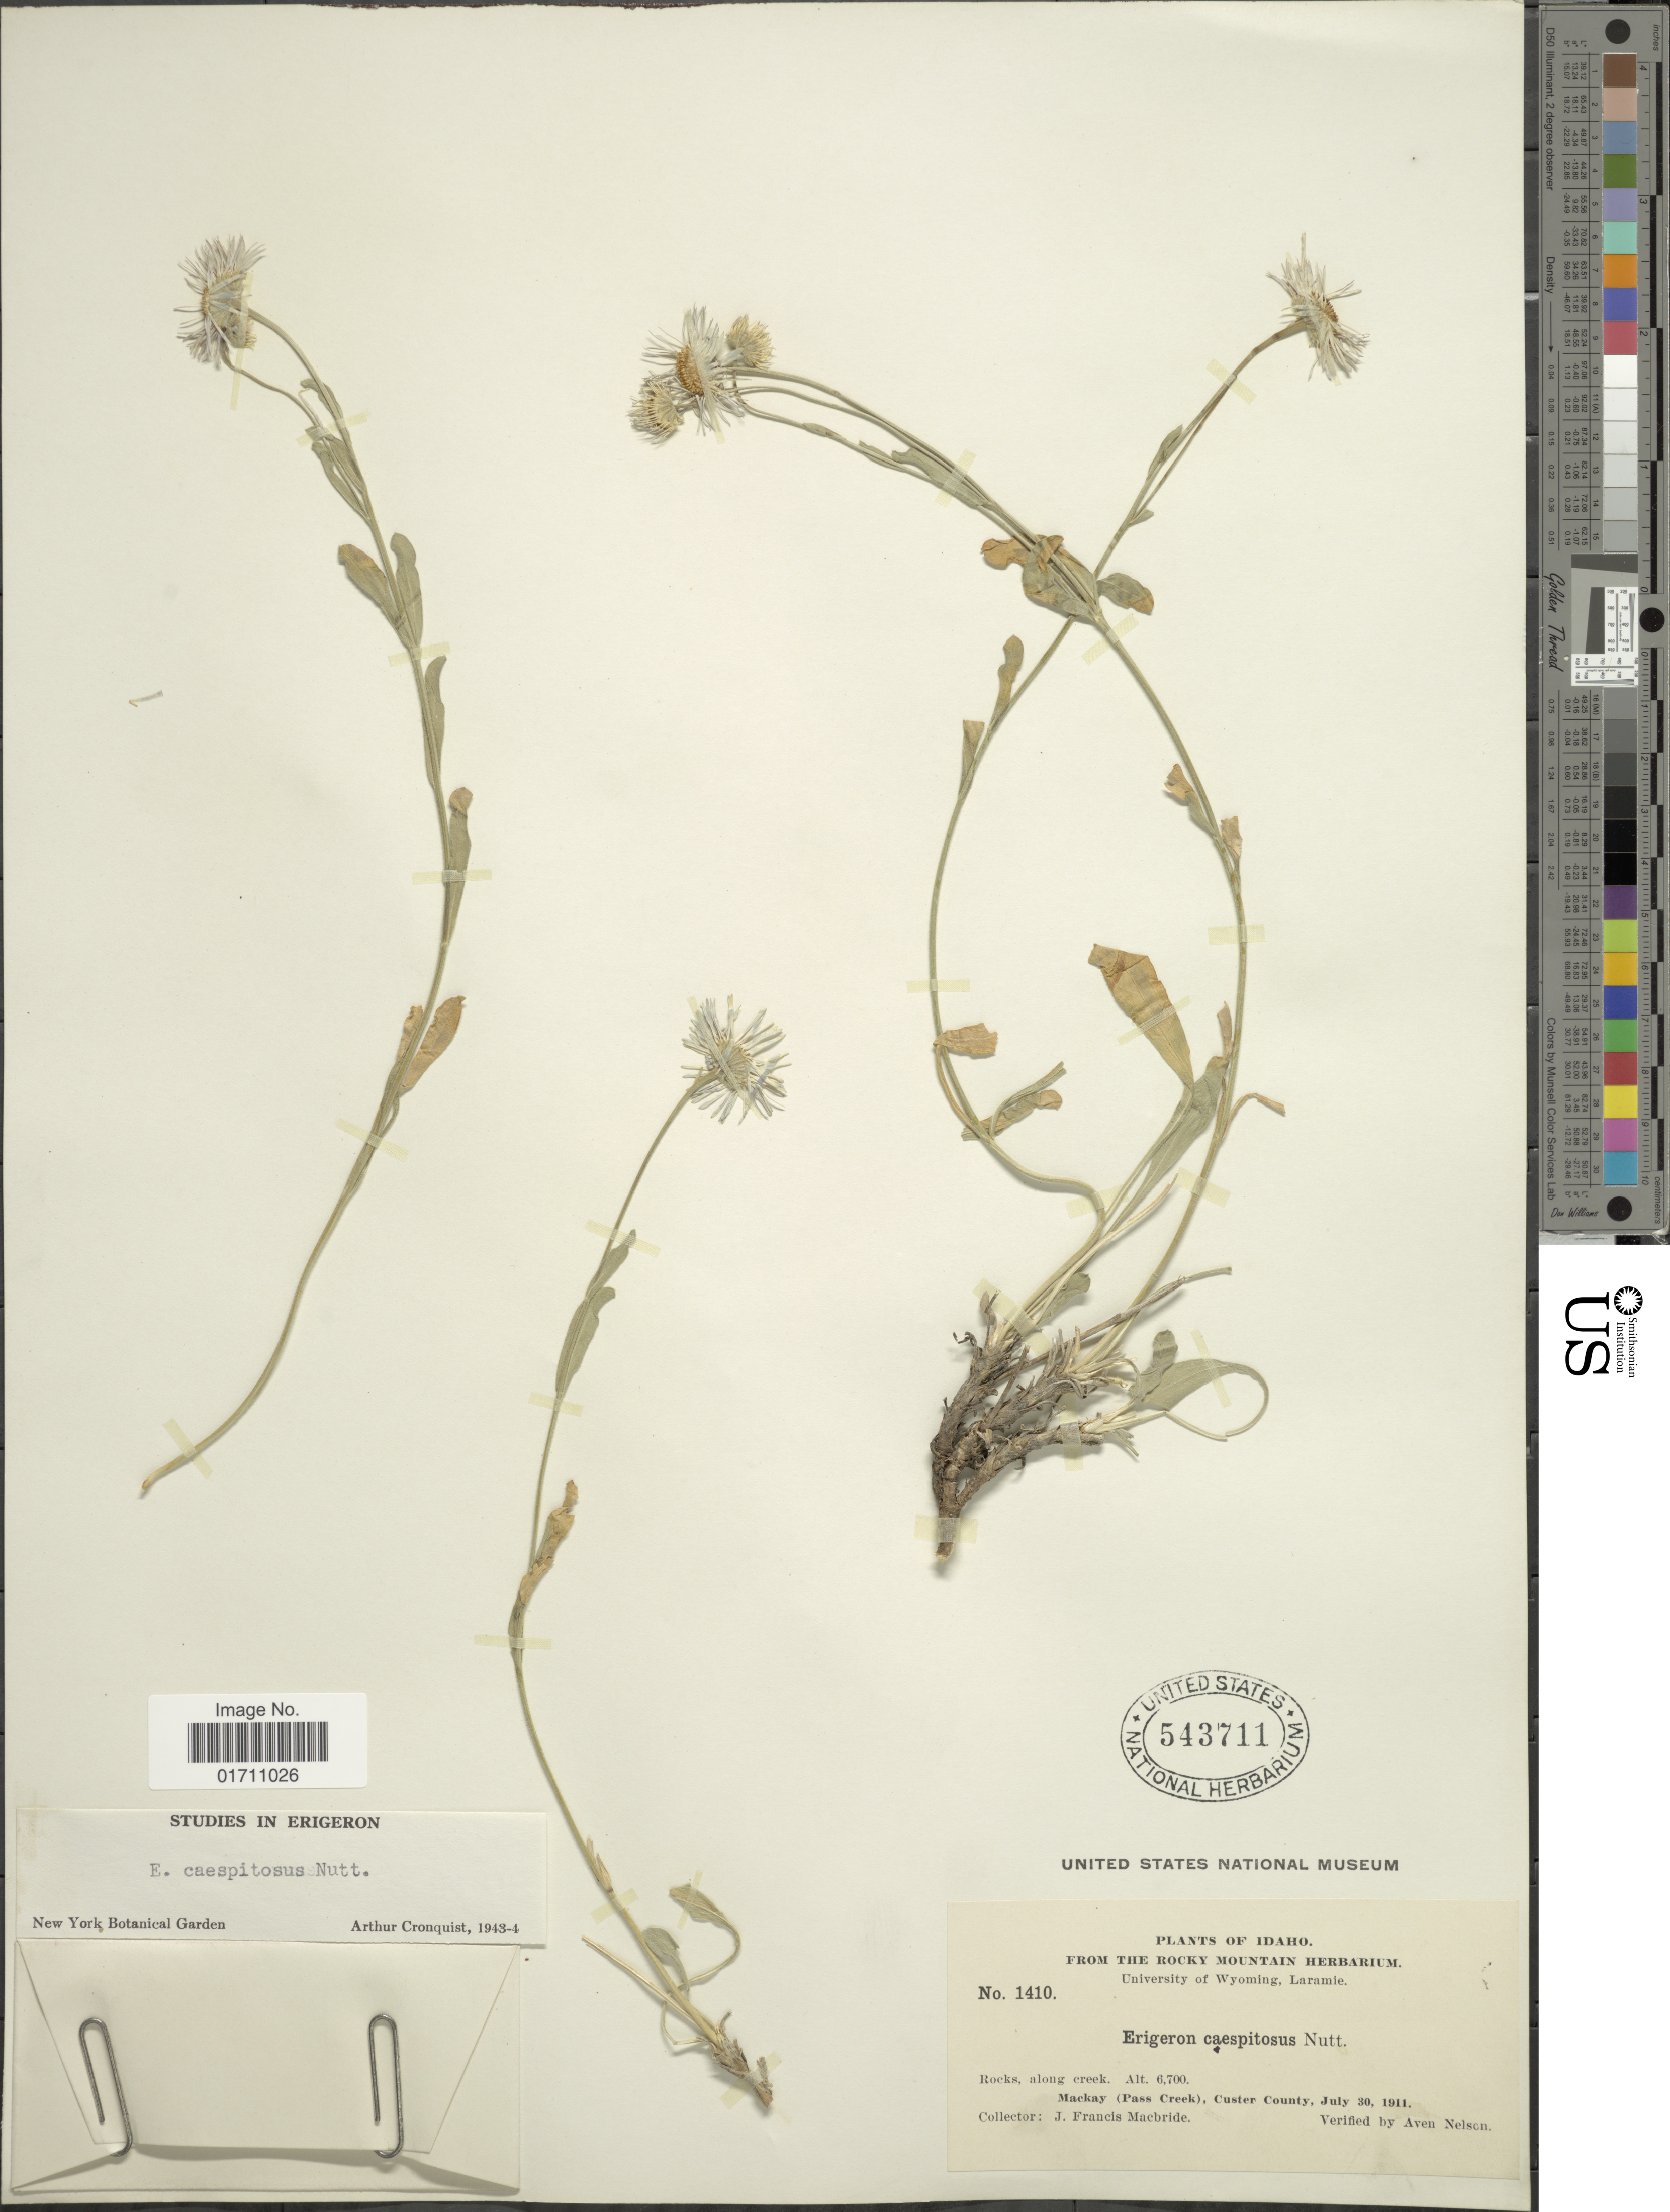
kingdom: Plantae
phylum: Tracheophyta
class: Magnoliopsida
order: Asterales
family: Asteraceae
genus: Erigeron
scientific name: Erigeron caespitosus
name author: Nutt.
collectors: J. F. Macbride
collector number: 1410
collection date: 1911-07-30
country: United States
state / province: Idaho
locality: Rocks, along creek. mackay (Pass Creek), Custer County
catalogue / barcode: US 543711